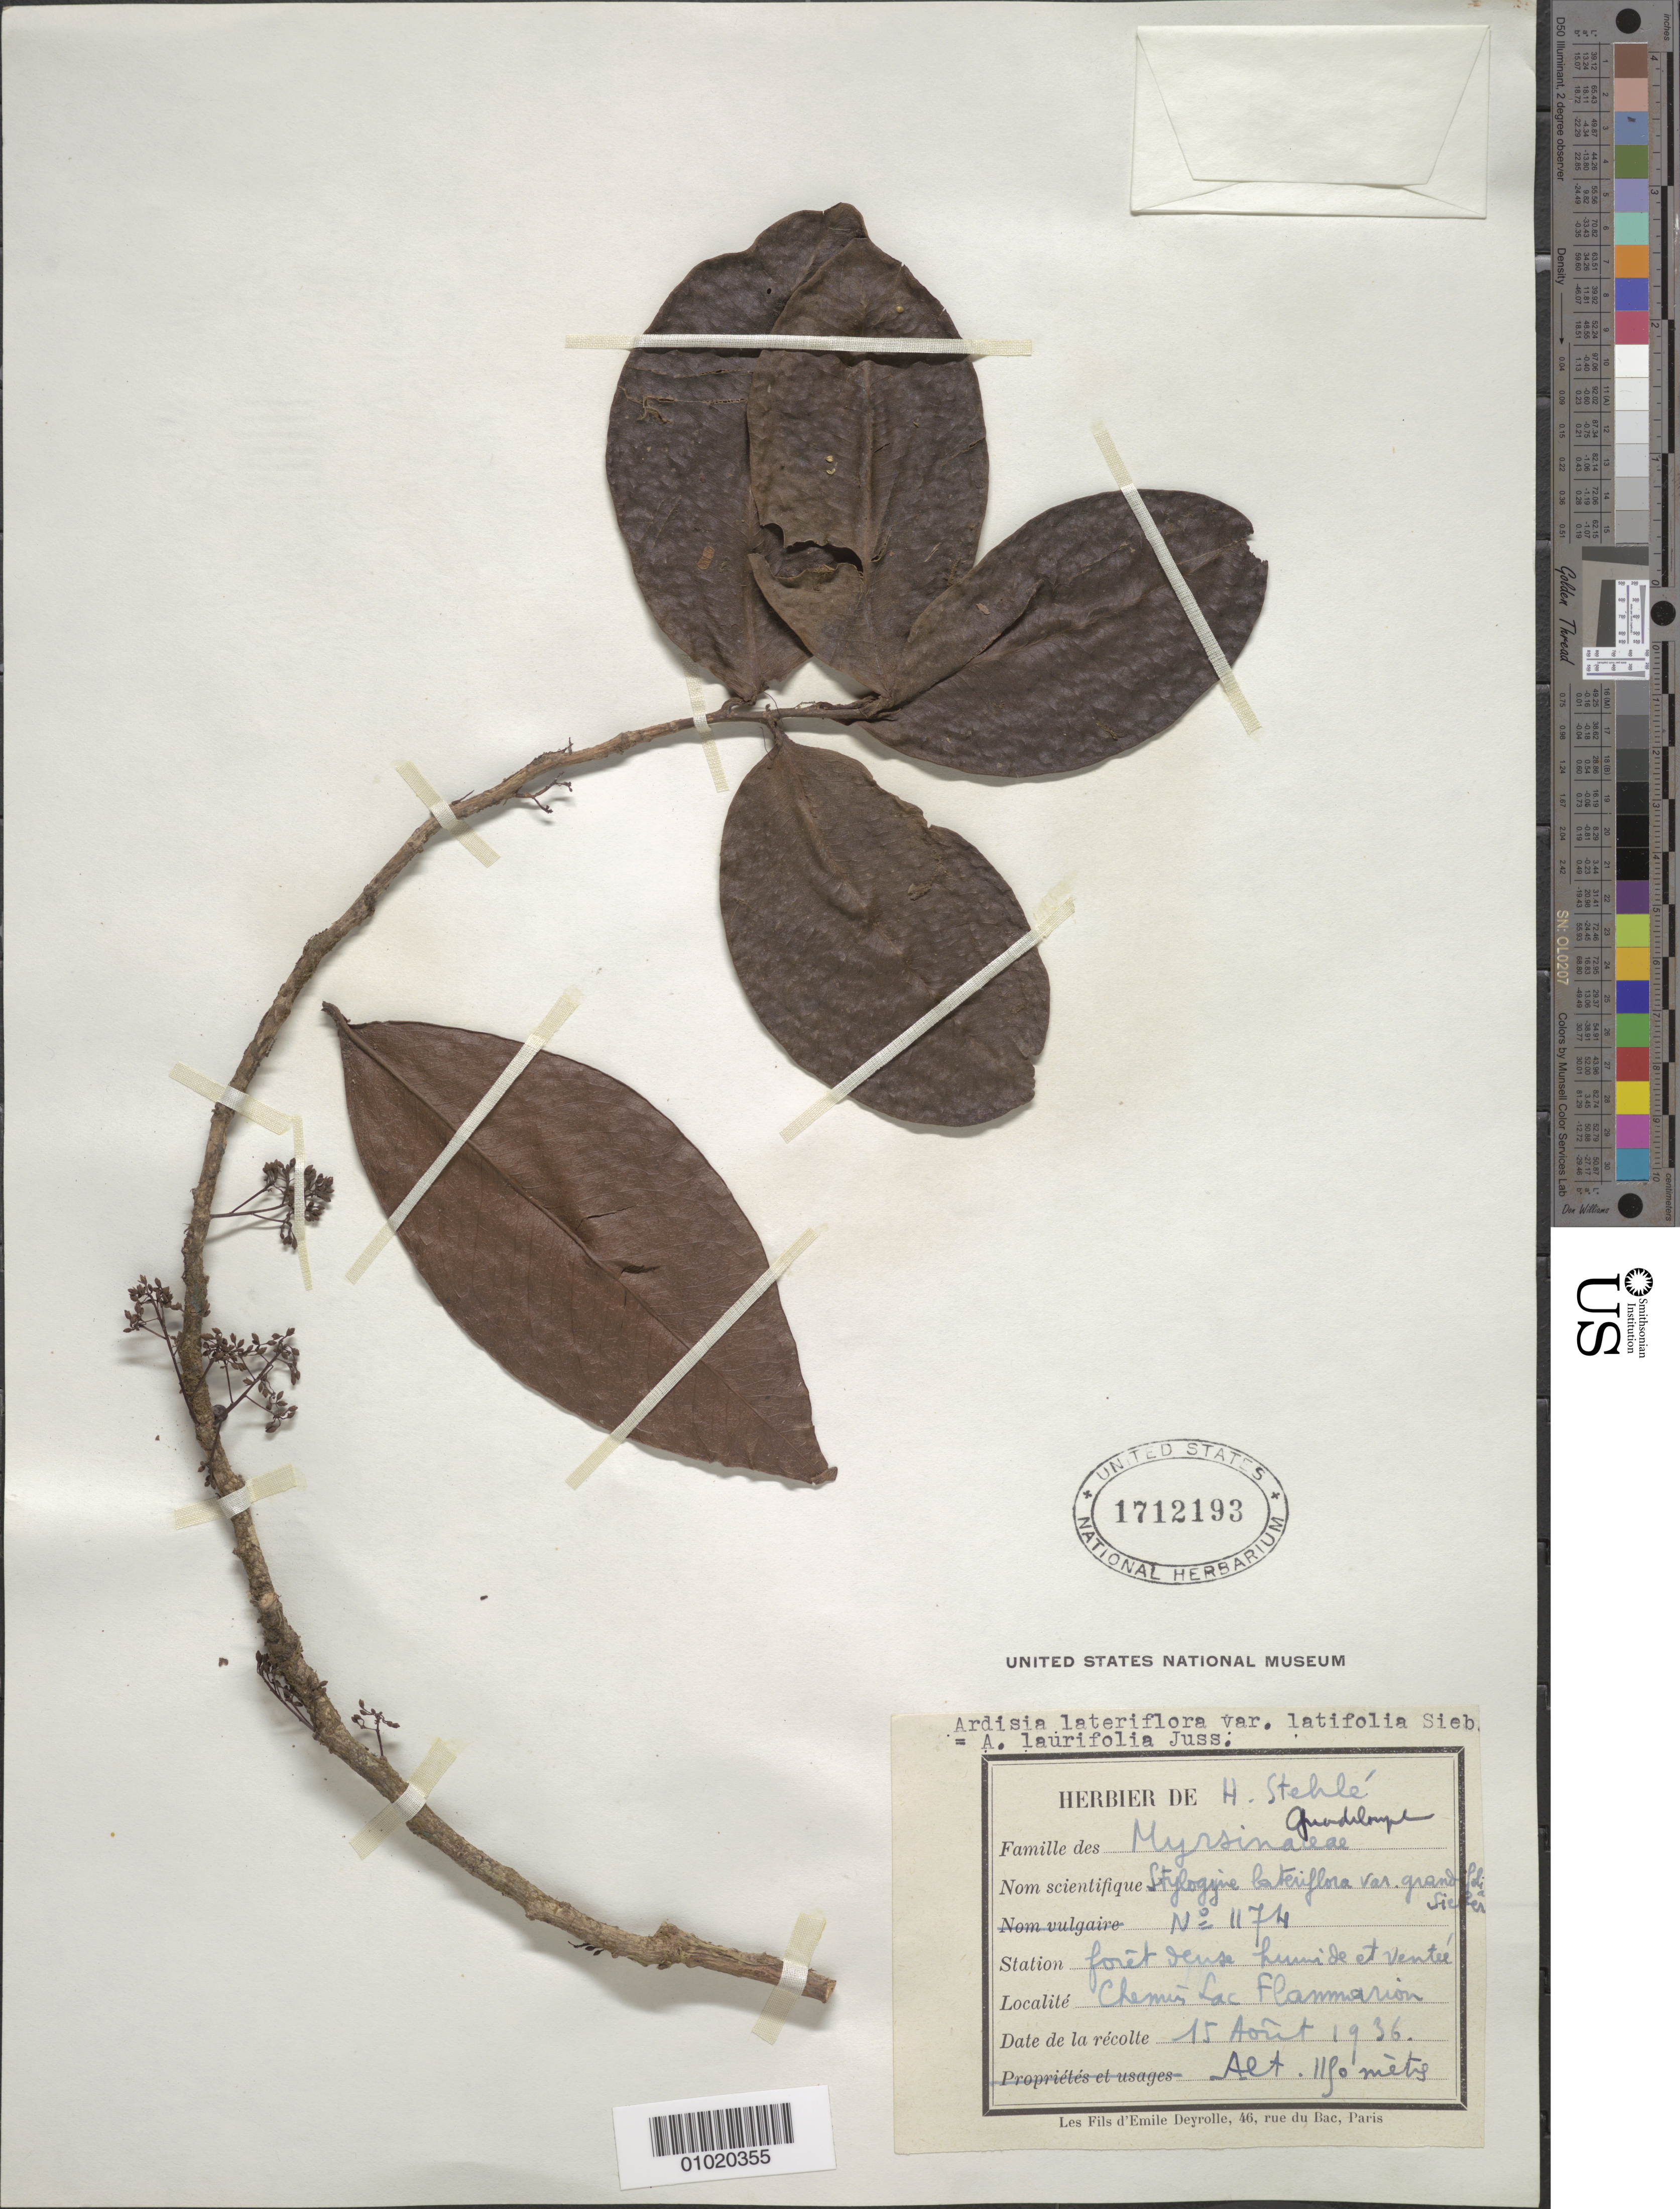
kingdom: Plantae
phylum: Tracheophyta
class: Magnoliopsida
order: Ericales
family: Primulaceae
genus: Stylogyne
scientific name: Stylogyne lateriflora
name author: (Sw.) Mez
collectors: H. Stehlé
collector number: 1174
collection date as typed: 15 Aug 1936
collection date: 1936-08-15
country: Guadeloupe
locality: cool dense humid forest. Chemis Lac Flammarion?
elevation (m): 115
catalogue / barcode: US 1712193